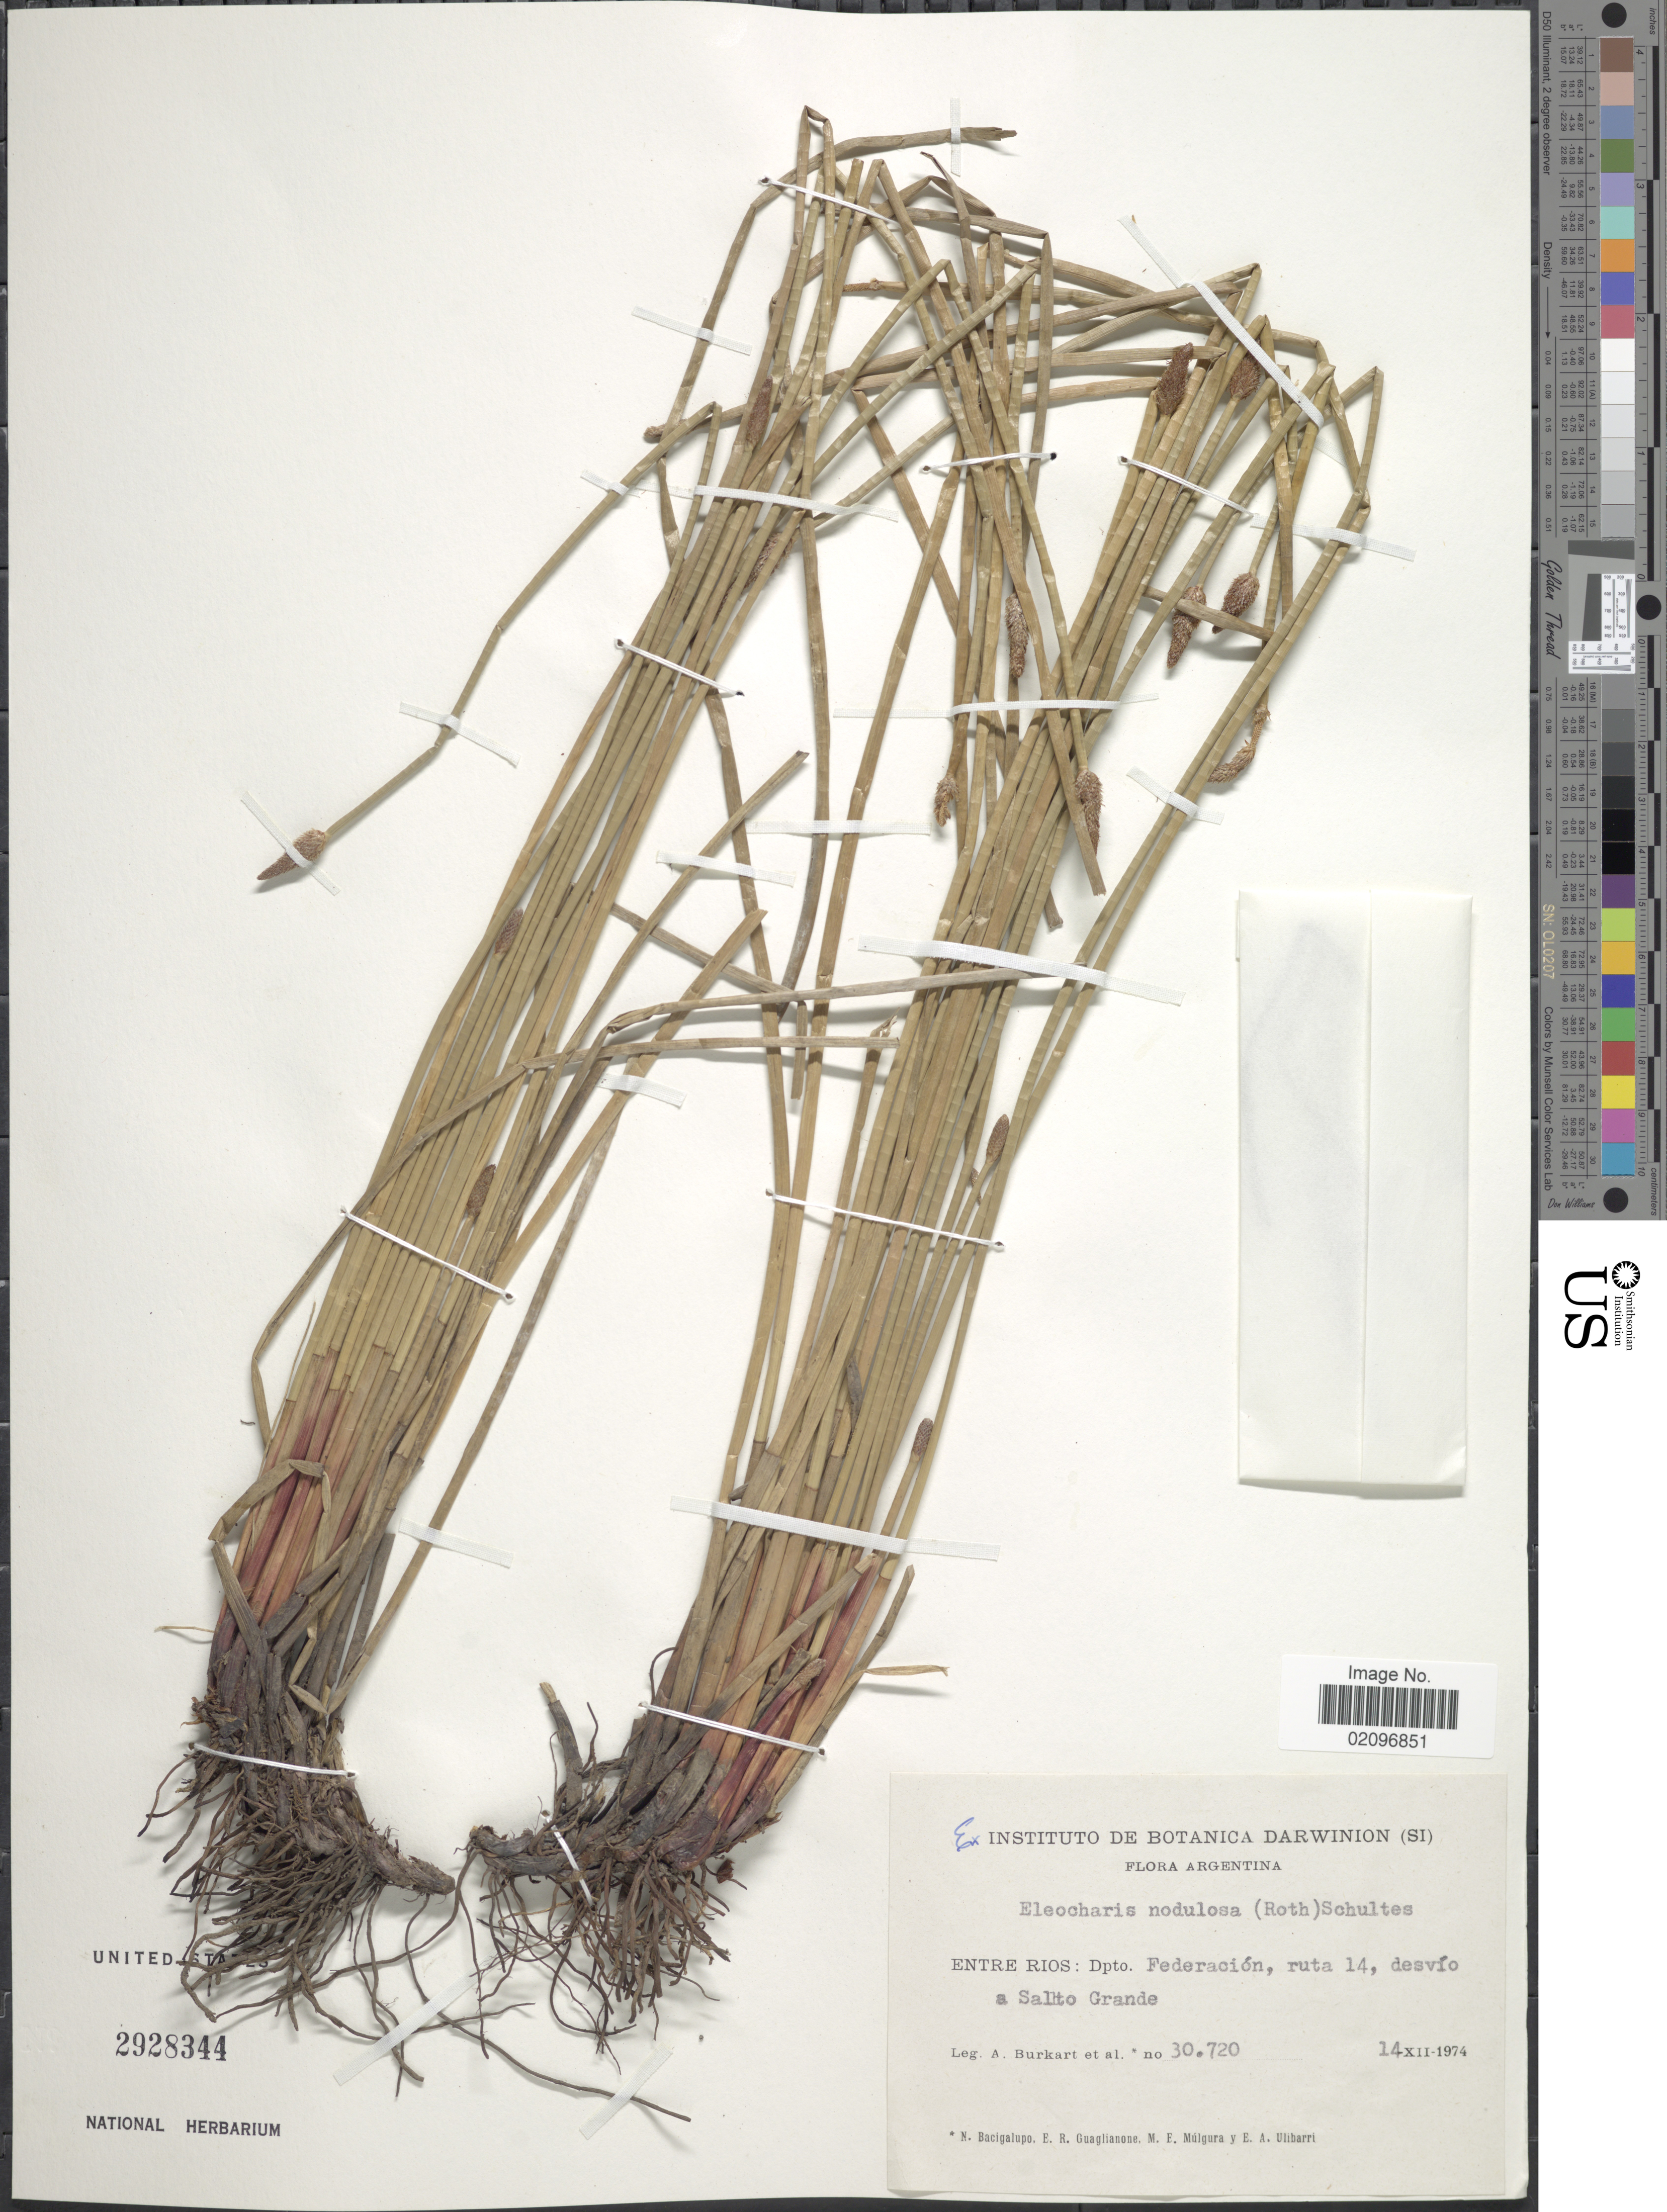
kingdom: Plantae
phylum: Tracheophyta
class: Liliopsida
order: Poales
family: Cyperaceae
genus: Eleocharis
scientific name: Eleocharis montana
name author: (Kunth) Roem. & Schult.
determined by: Strong, Mark T., (BOT), Smithsonian Institution - National Museum of Natural History (UNITED STATES)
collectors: A. E. Burkart & et al.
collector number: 30720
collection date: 1974-12-14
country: Argentina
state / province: Entre Rios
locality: Argentina, Entre Rios: Dpto. Federacion, ruta 14, desvio a Salto Grande.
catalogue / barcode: US 2928344